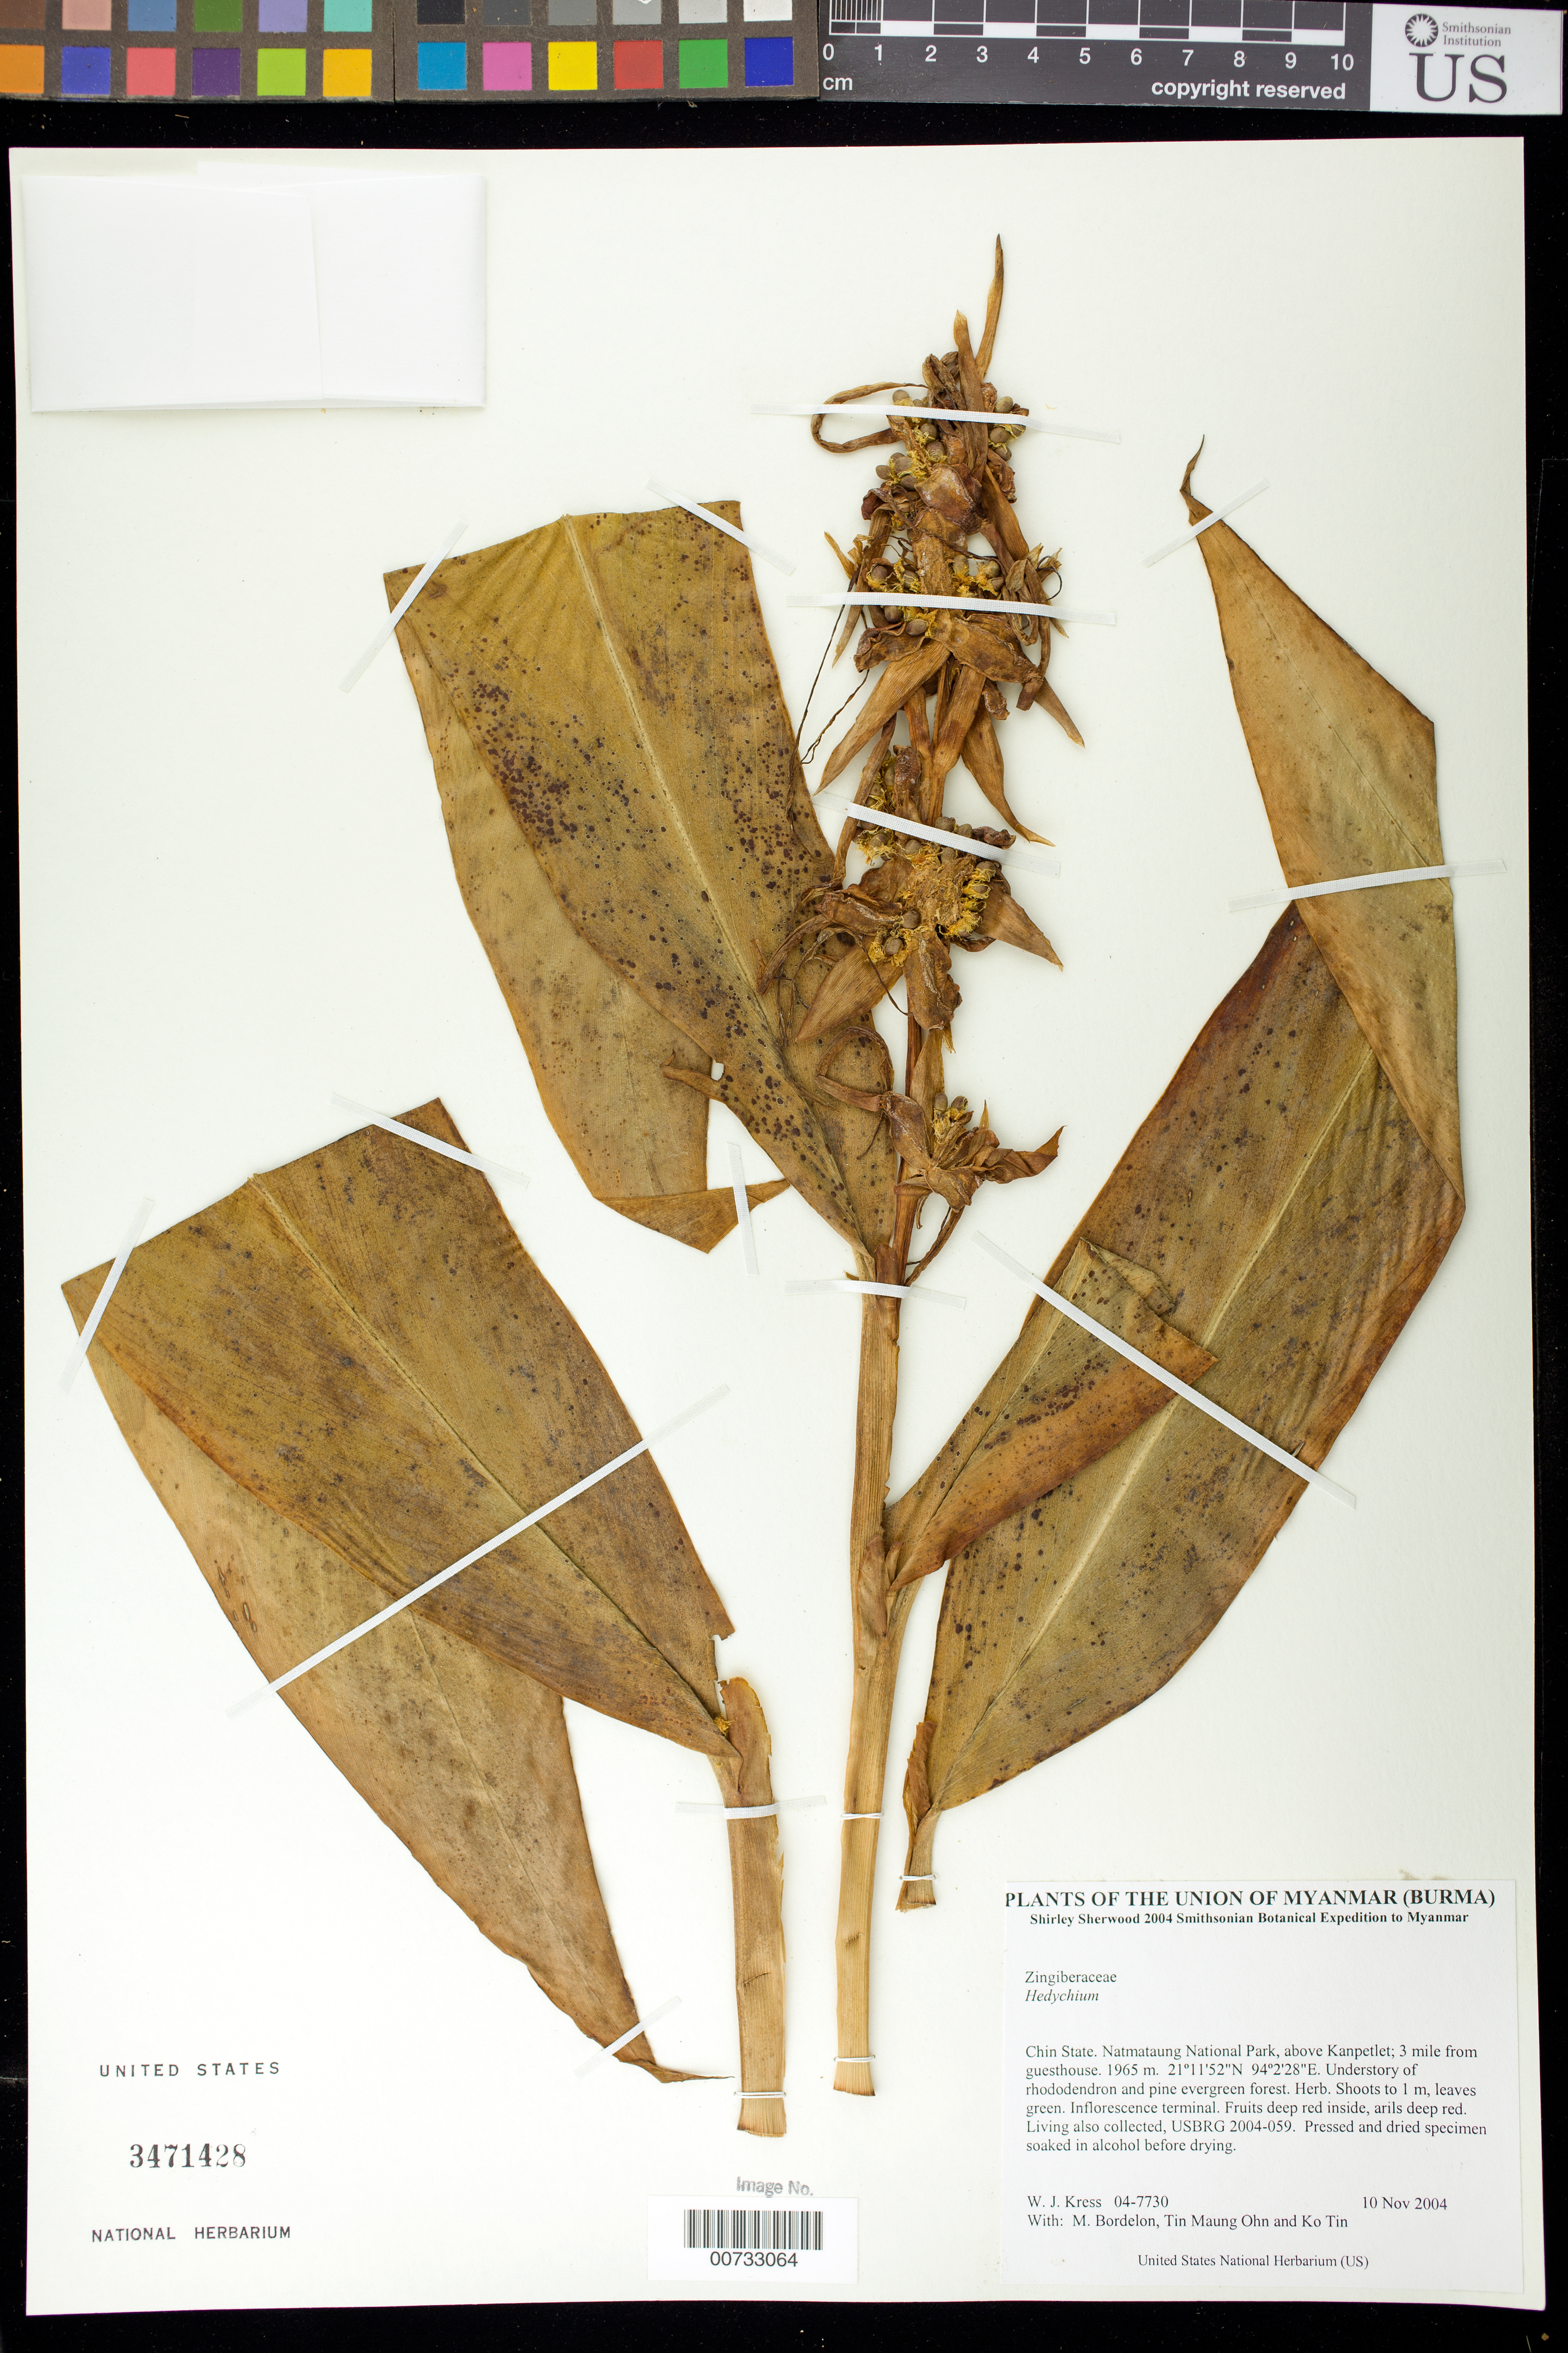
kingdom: Plantae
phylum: Tracheophyta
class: Liliopsida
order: Zingiberales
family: Zingiberaceae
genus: Hedychium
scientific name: Hedychium sp.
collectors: W. J. Kress, M. Bordelon, Tin Maung Ohn & Ko Tin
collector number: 04-7730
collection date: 2004-11-10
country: Myanmar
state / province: Chin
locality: Natmataung National Park, above Kanpetlet; 3 mile from guesthouse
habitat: Understory of rhododendron and pine evergreen forest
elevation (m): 1965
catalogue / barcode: US 3471428